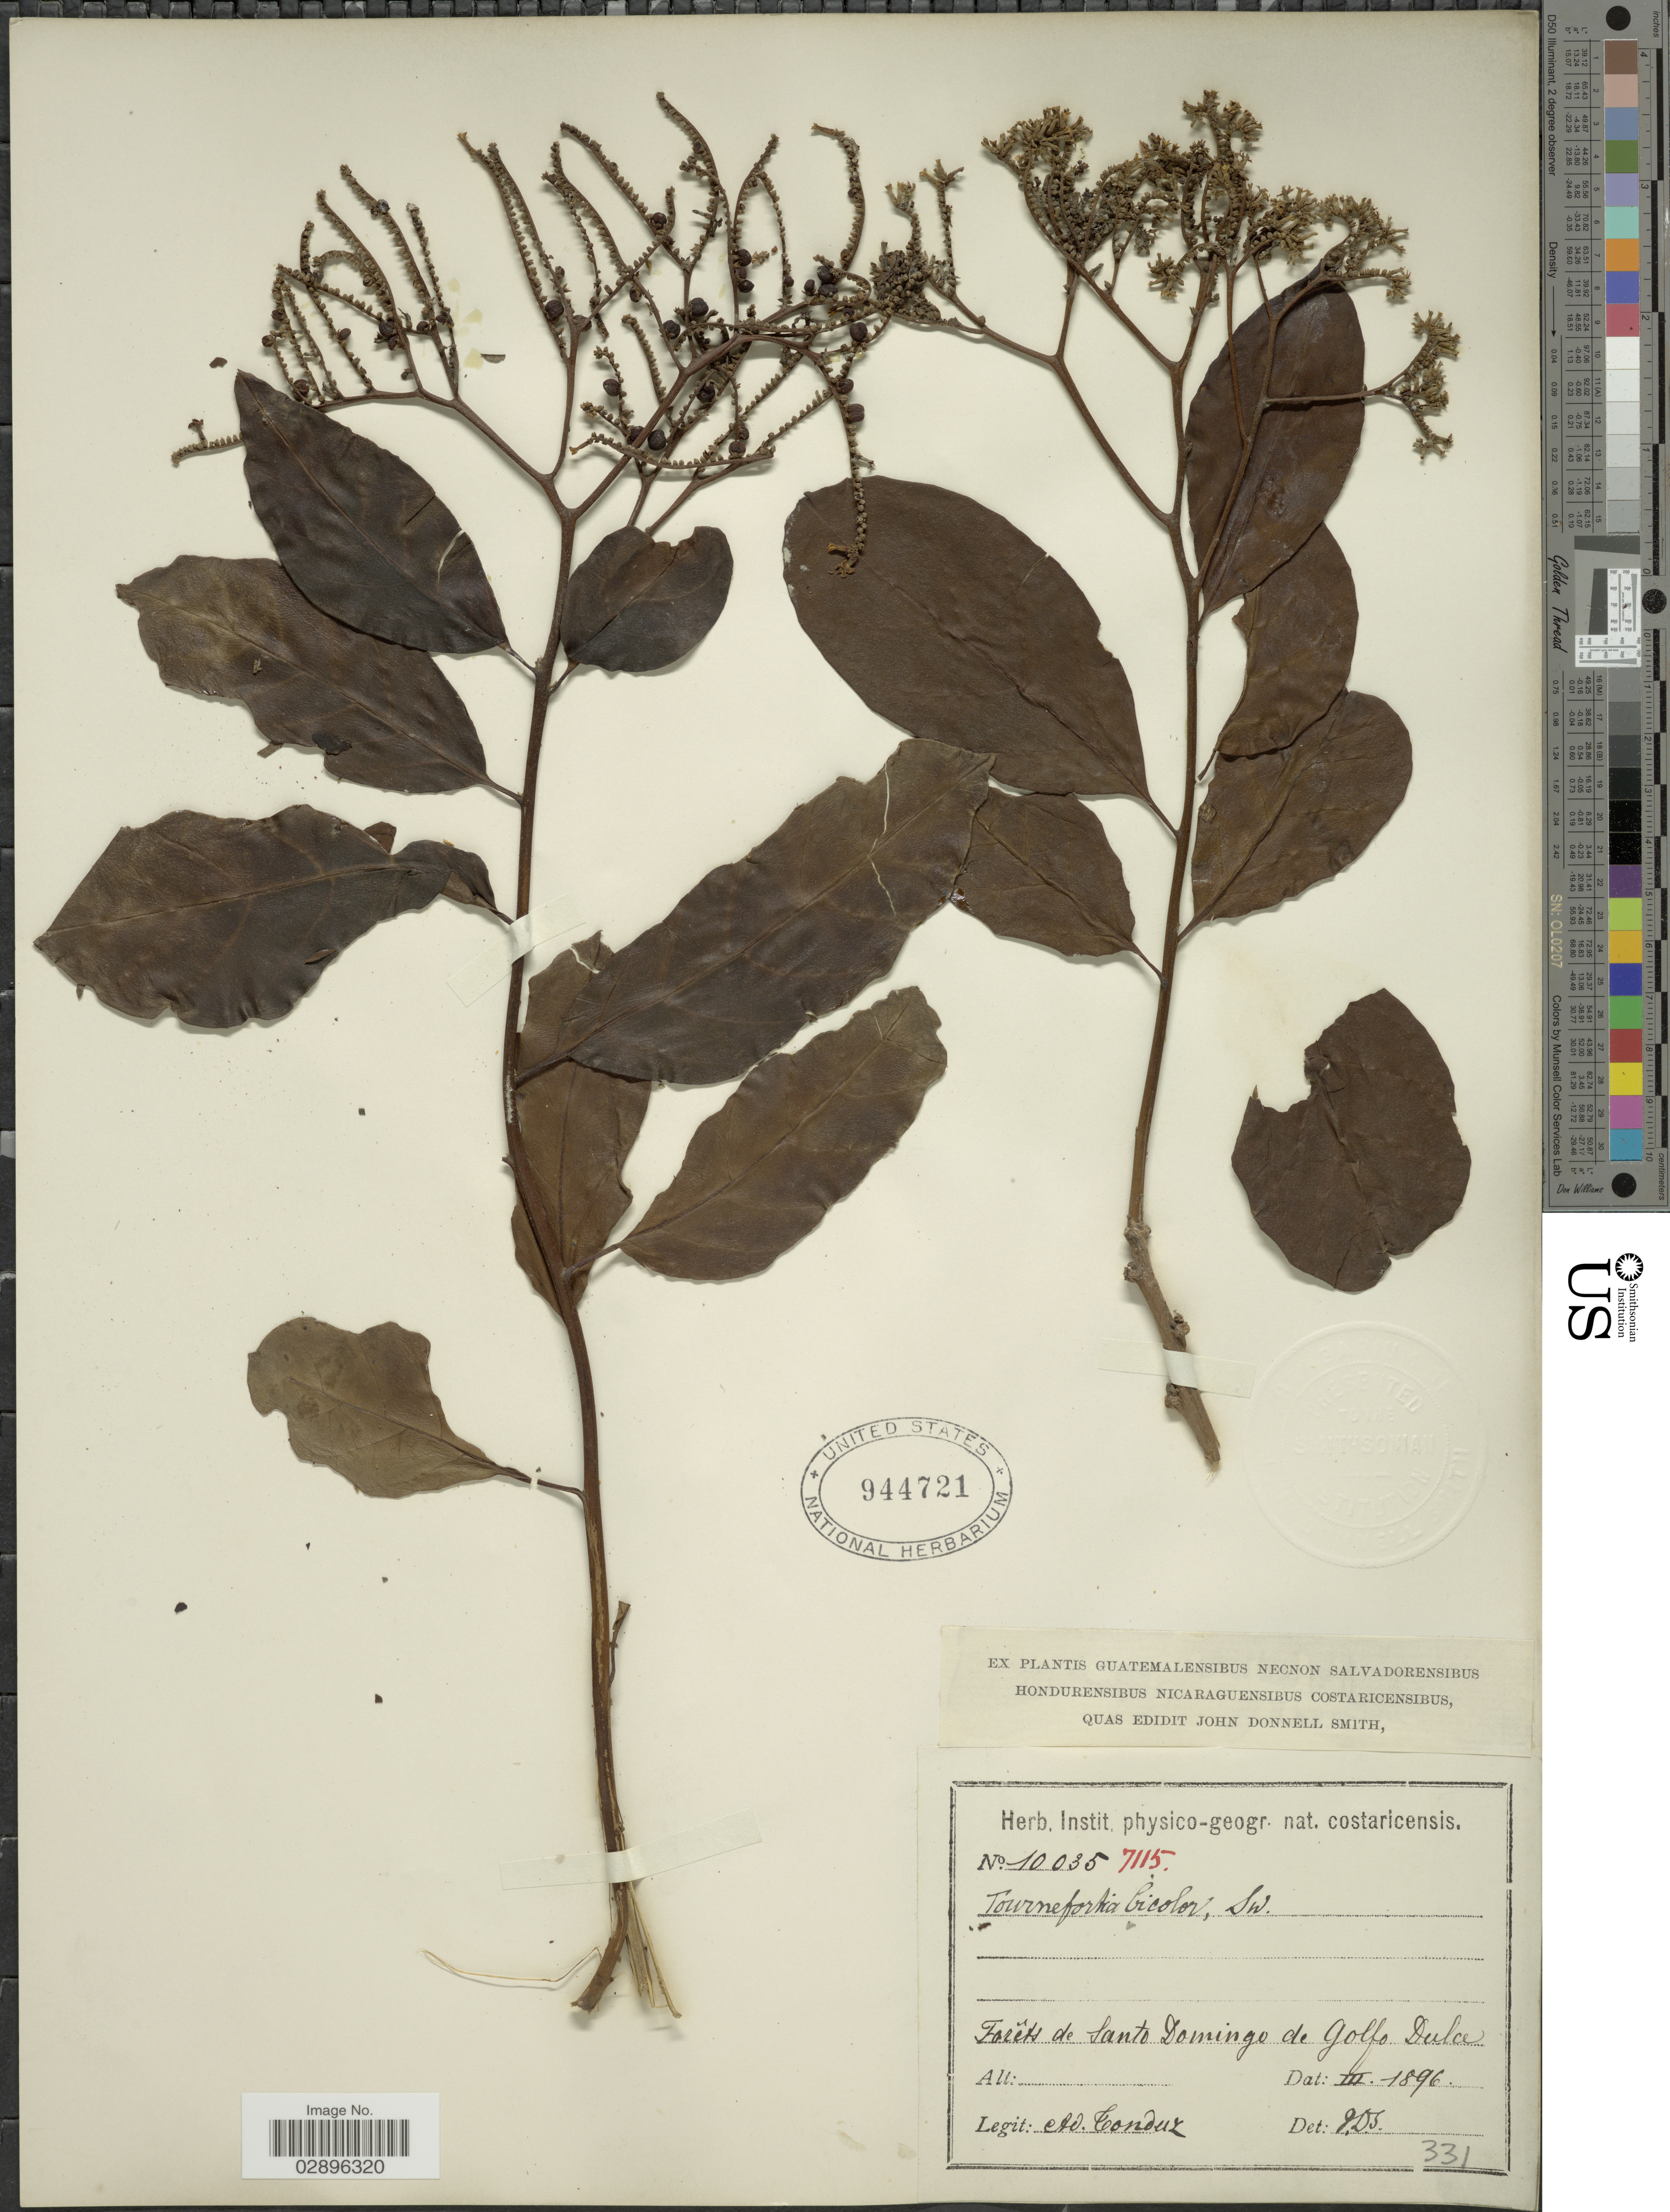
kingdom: Plantae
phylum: Tracheophyta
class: Magnoliopsida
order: Boraginales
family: Heliotropiaceae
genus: Tournefortia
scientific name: Tournefortia bicolor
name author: Sw.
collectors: A. Tonduz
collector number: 10035/7115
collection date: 1896-03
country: Costa Rica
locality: Forêts de Santo Domingo de Golfo Dulce.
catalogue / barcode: US 944721